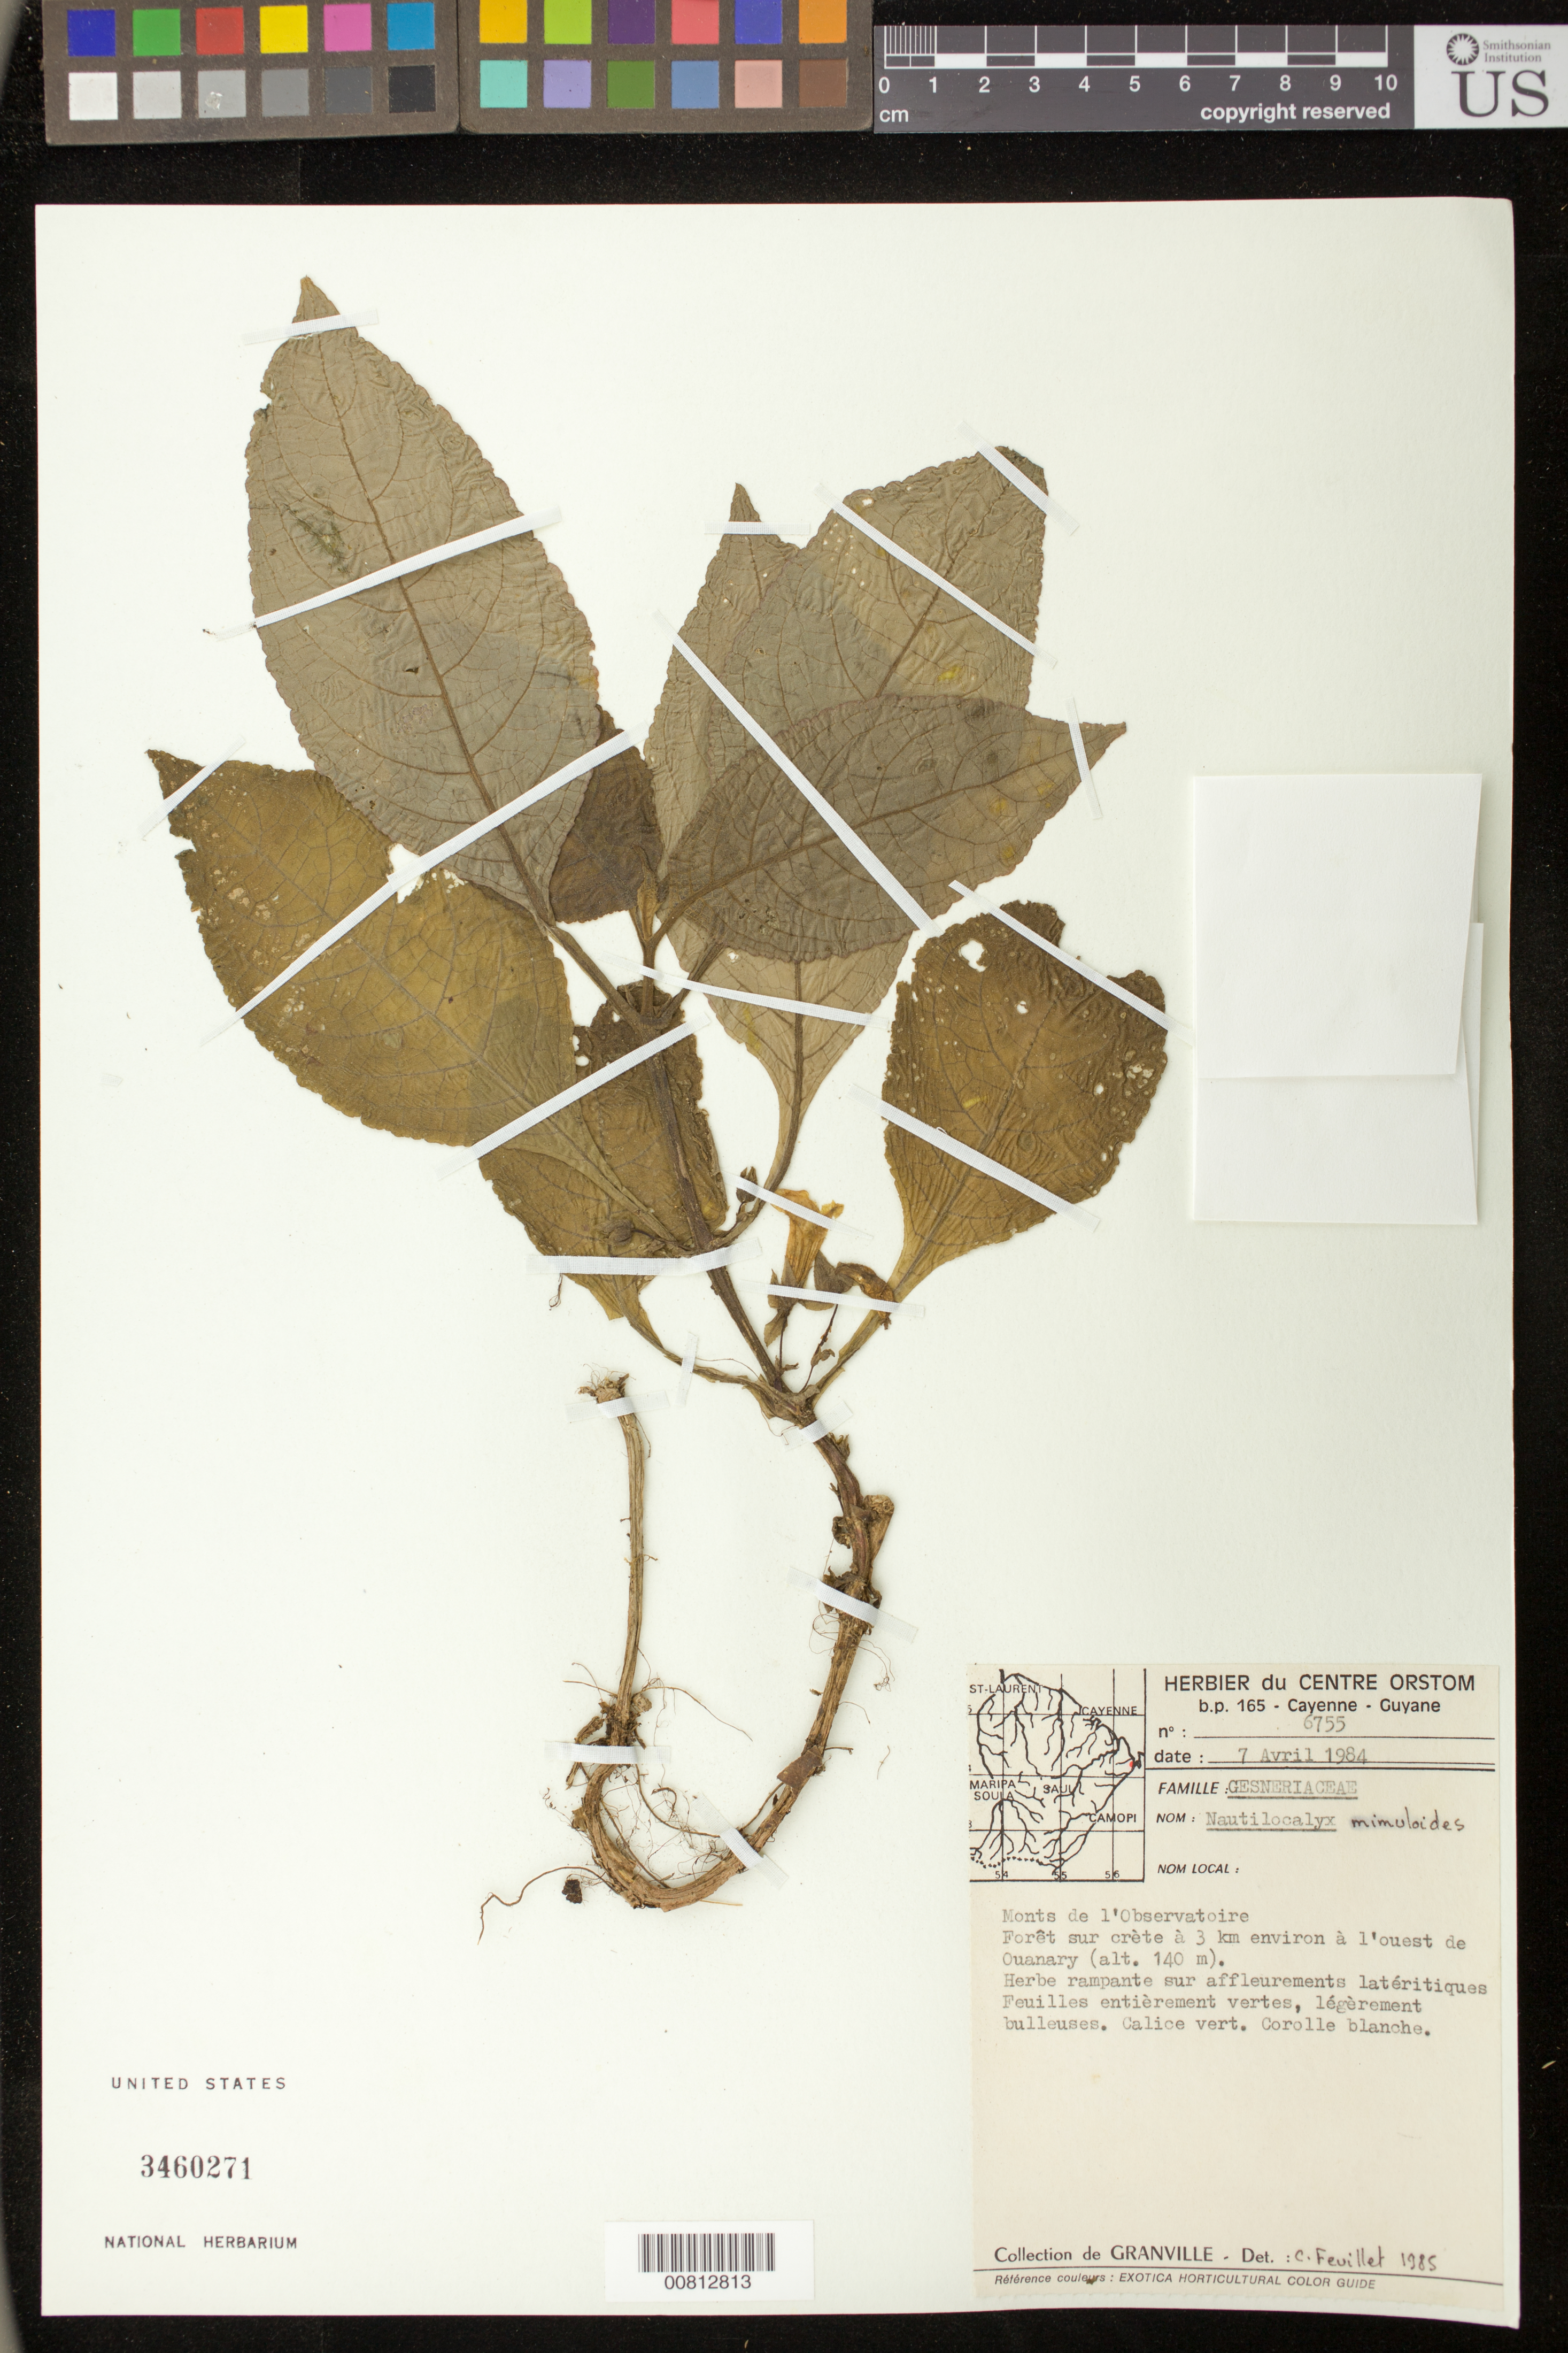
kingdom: Plantae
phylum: Tracheophyta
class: Magnoliopsida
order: Lamiales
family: Gesneriaceae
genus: Nautilocalyx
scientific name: Nautilocalyx mimuloides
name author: (Benth.) C.V. Morton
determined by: Feuillet, C.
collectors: J.-J. de Granville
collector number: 6755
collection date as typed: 7-Apr-84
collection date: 1984-04-07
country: French Guiana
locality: Monts de l'Observatoire; 3 km a l'ouest de Ouanary environ, Lower Oyapock Basin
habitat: Forêt sur crete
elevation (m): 140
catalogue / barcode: US 3460271